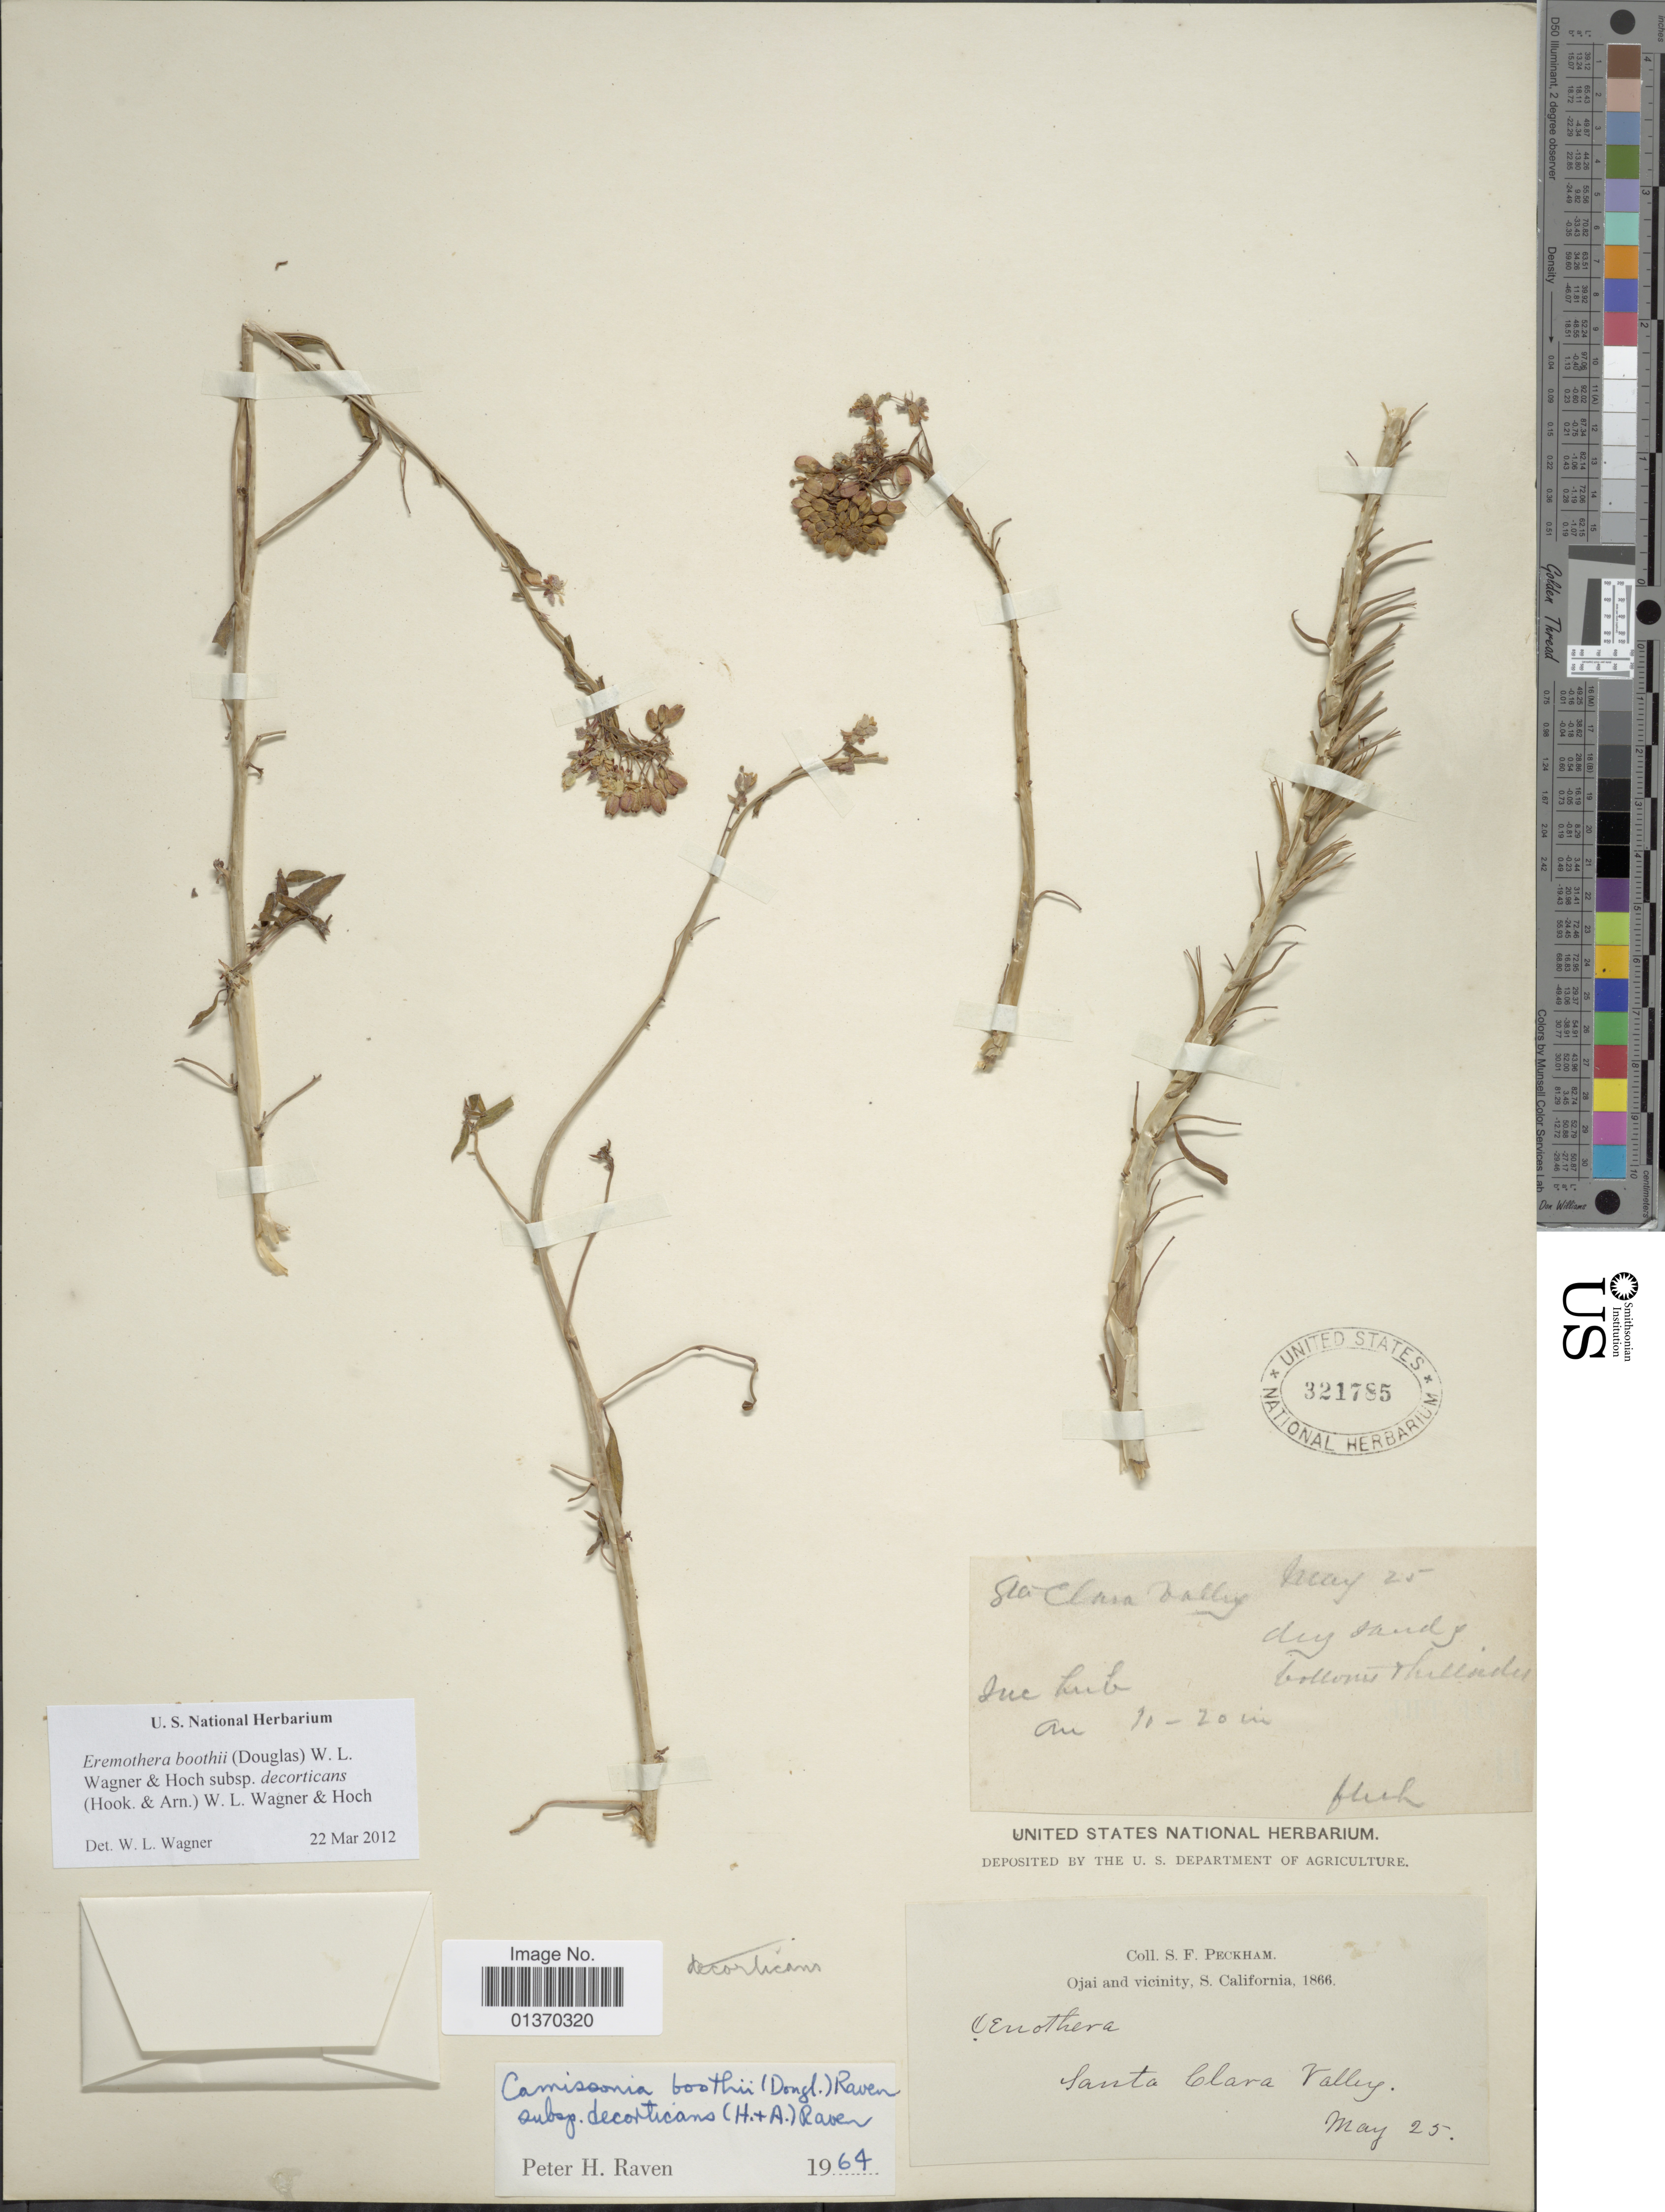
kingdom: Plantae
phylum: Tracheophyta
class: Magnoliopsida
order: Myrtales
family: Onagraceae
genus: Eremothera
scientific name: Eremothera boothii subsp. decorticans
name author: (Hook. & Arn.) W.L. Wagner & Hoch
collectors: S. Peckham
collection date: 1866-05-25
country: United States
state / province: California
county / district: Ventura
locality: Ojai and vicinity, S. California, Santa Clara Valley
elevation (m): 11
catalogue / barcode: US 321785